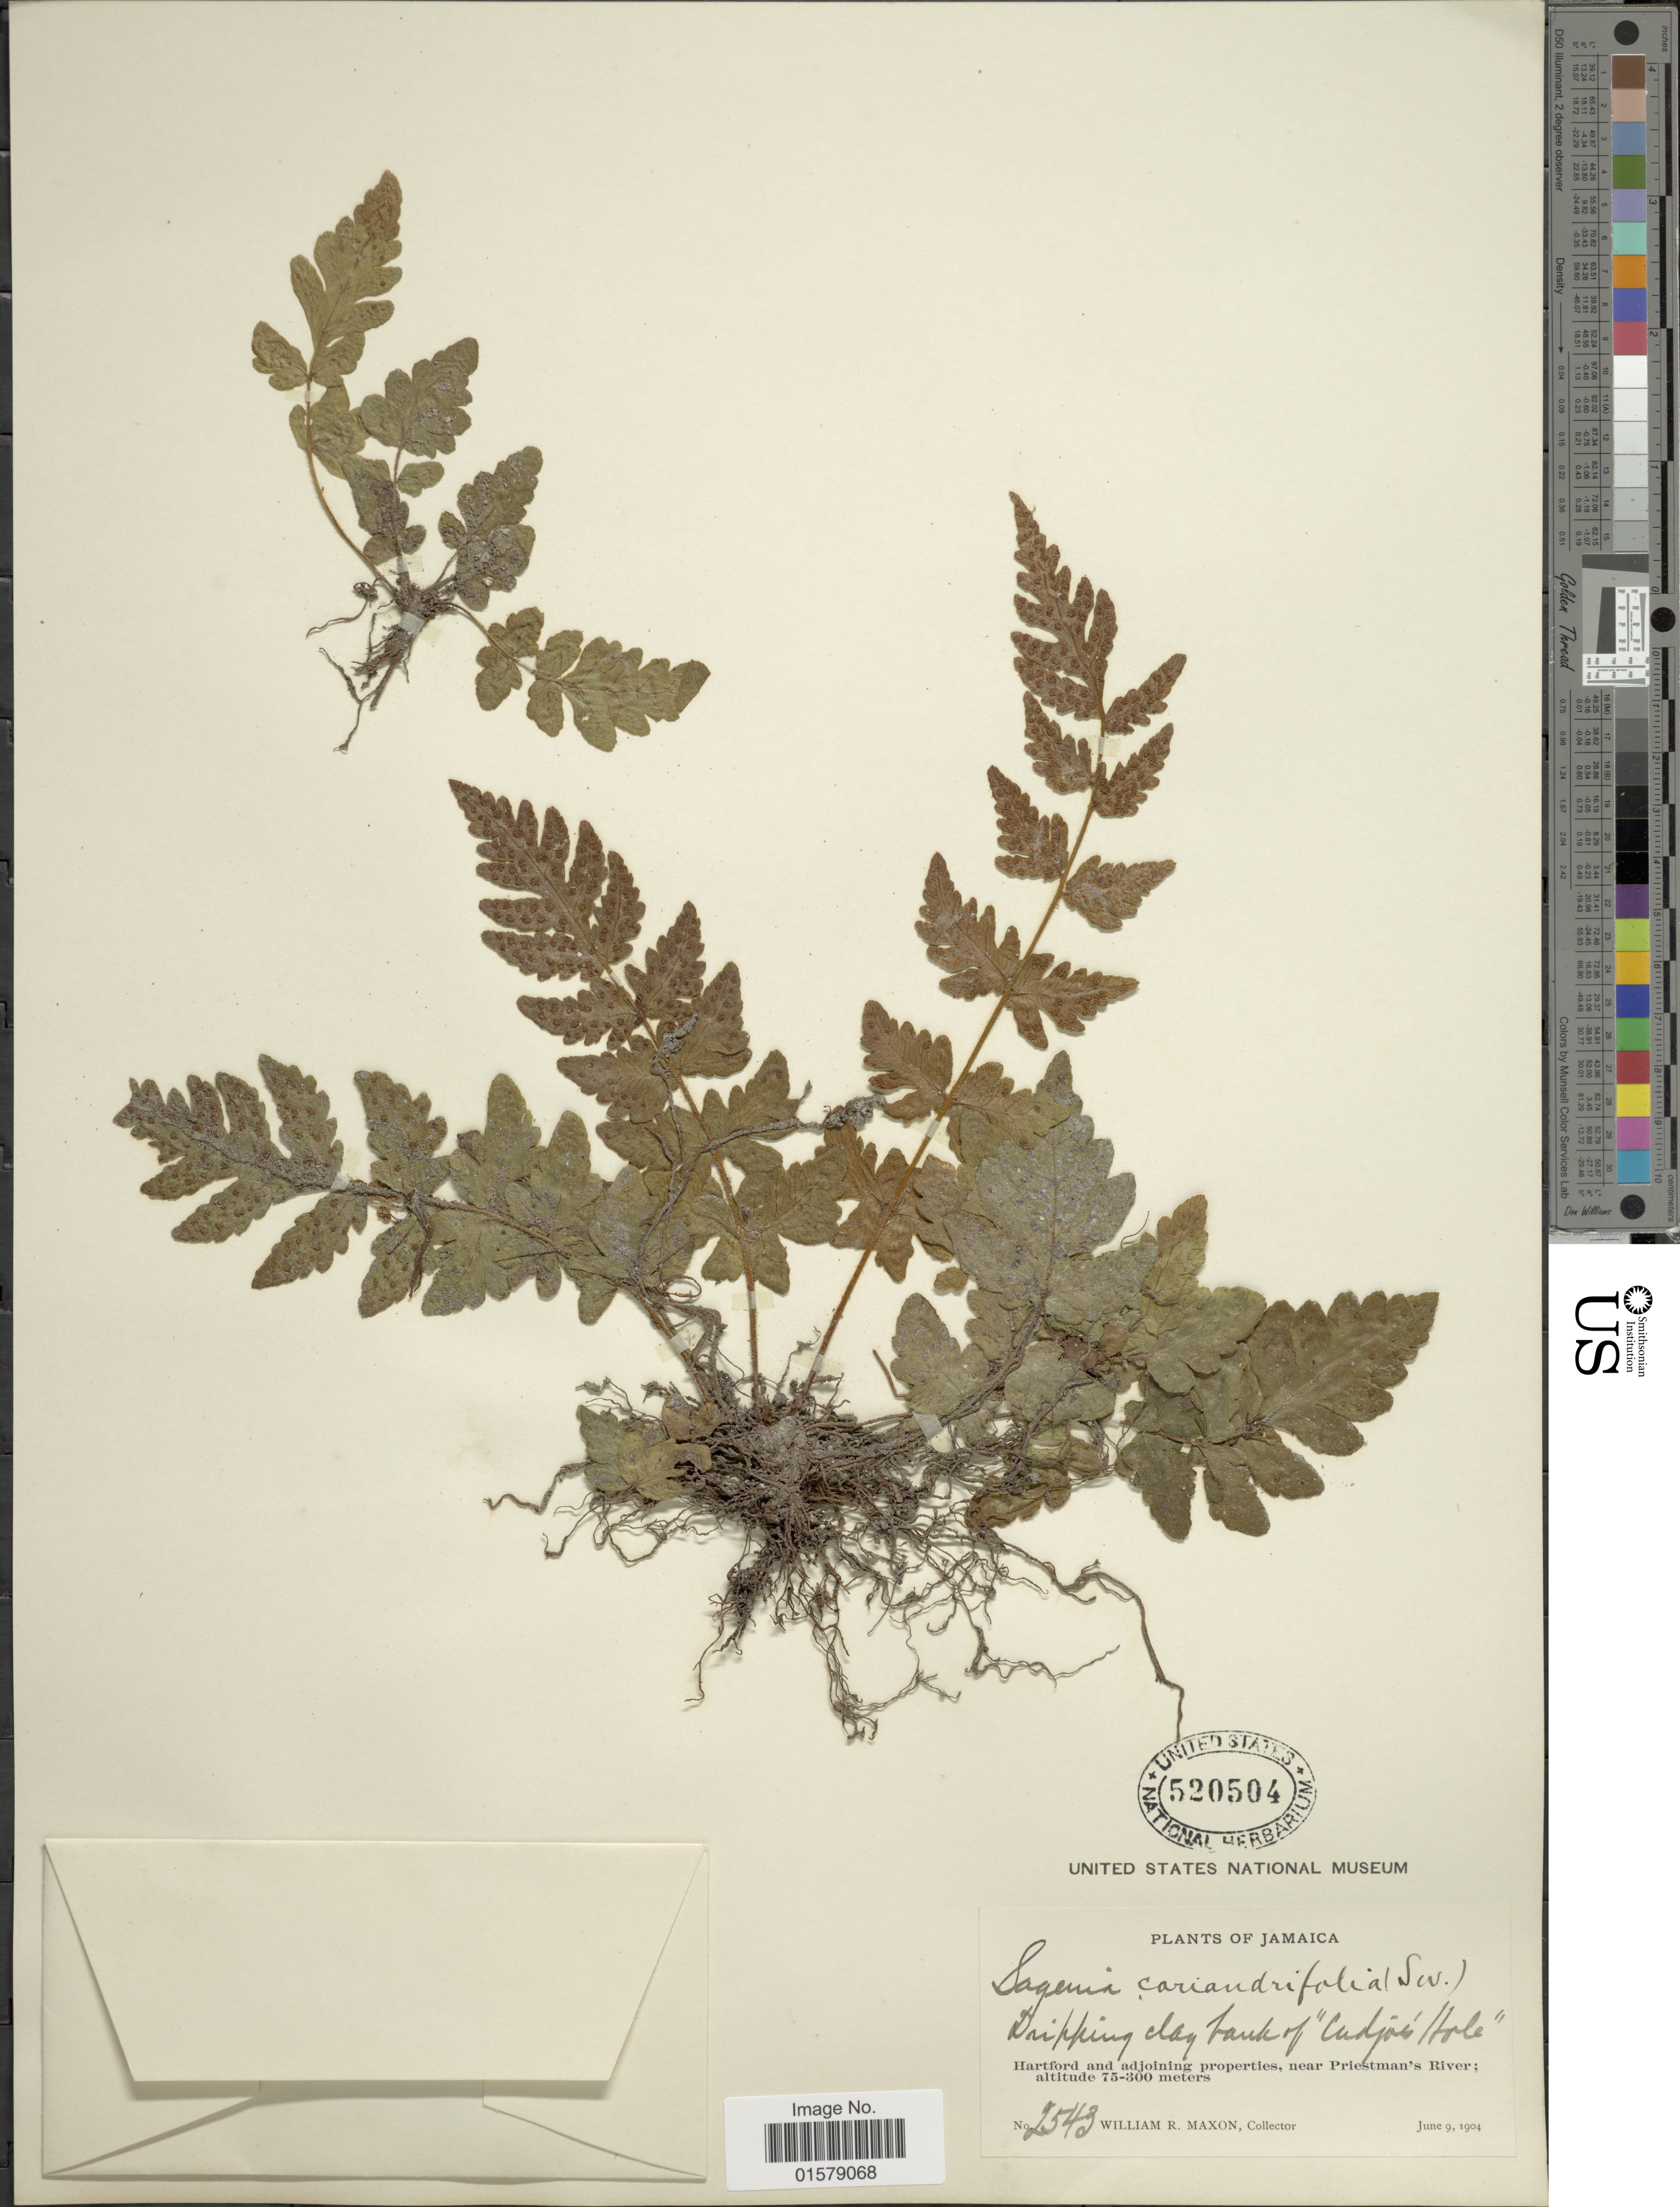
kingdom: Plantae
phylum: Tracheophyta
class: Polypodiopsida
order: Polypodiales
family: Tectariaceae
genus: Tectaria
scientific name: Tectaria coriandrifolia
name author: Underw.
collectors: W. R. Maxon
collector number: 2543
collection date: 1904-06-09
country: Jamaica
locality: Hartford and adjoining properties, near Priestman's River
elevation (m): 75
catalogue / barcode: US 520504